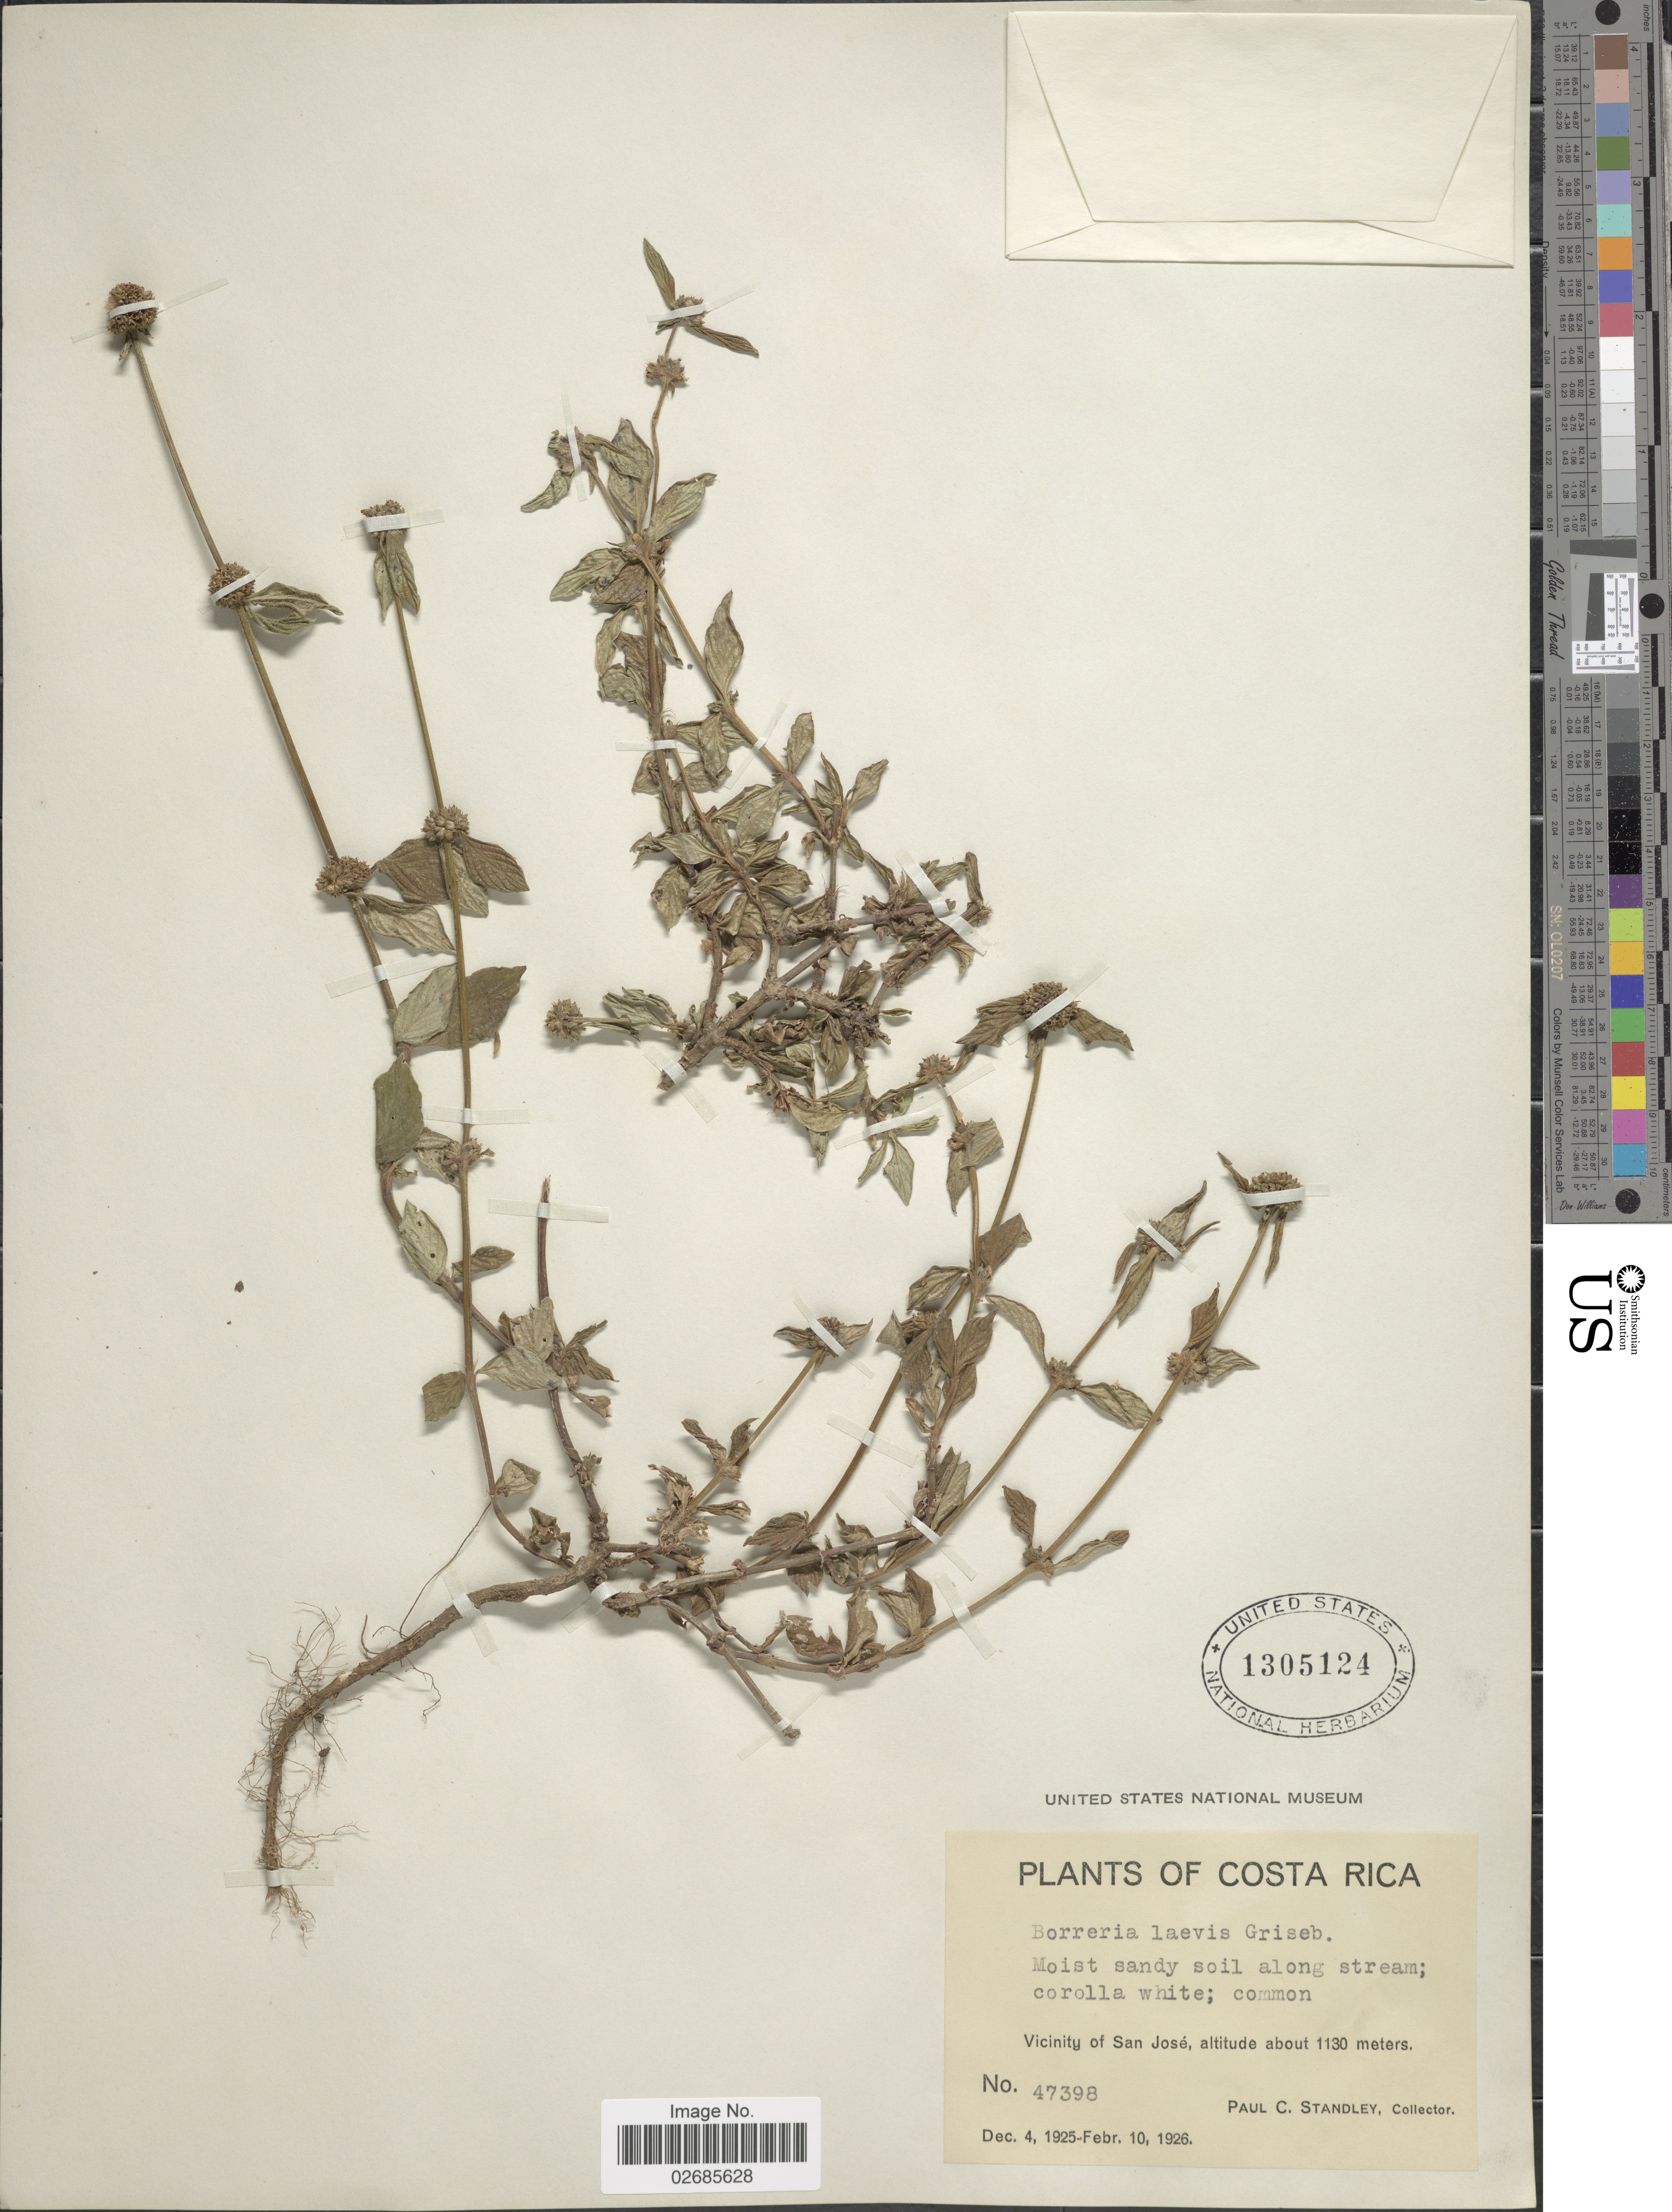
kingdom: Plantae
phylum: Tracheophyta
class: Magnoliopsida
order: Gentianales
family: Rubiaceae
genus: Borreria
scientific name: Borreria latifolia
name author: (Aubl.) K. Schum.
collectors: P. C. Standley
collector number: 47398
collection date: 1925-12-04/1926-02-10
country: Costa Rica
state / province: San José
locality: Moist sandy soil along stream; Vicinity of San José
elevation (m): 1130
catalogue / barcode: US 1305124